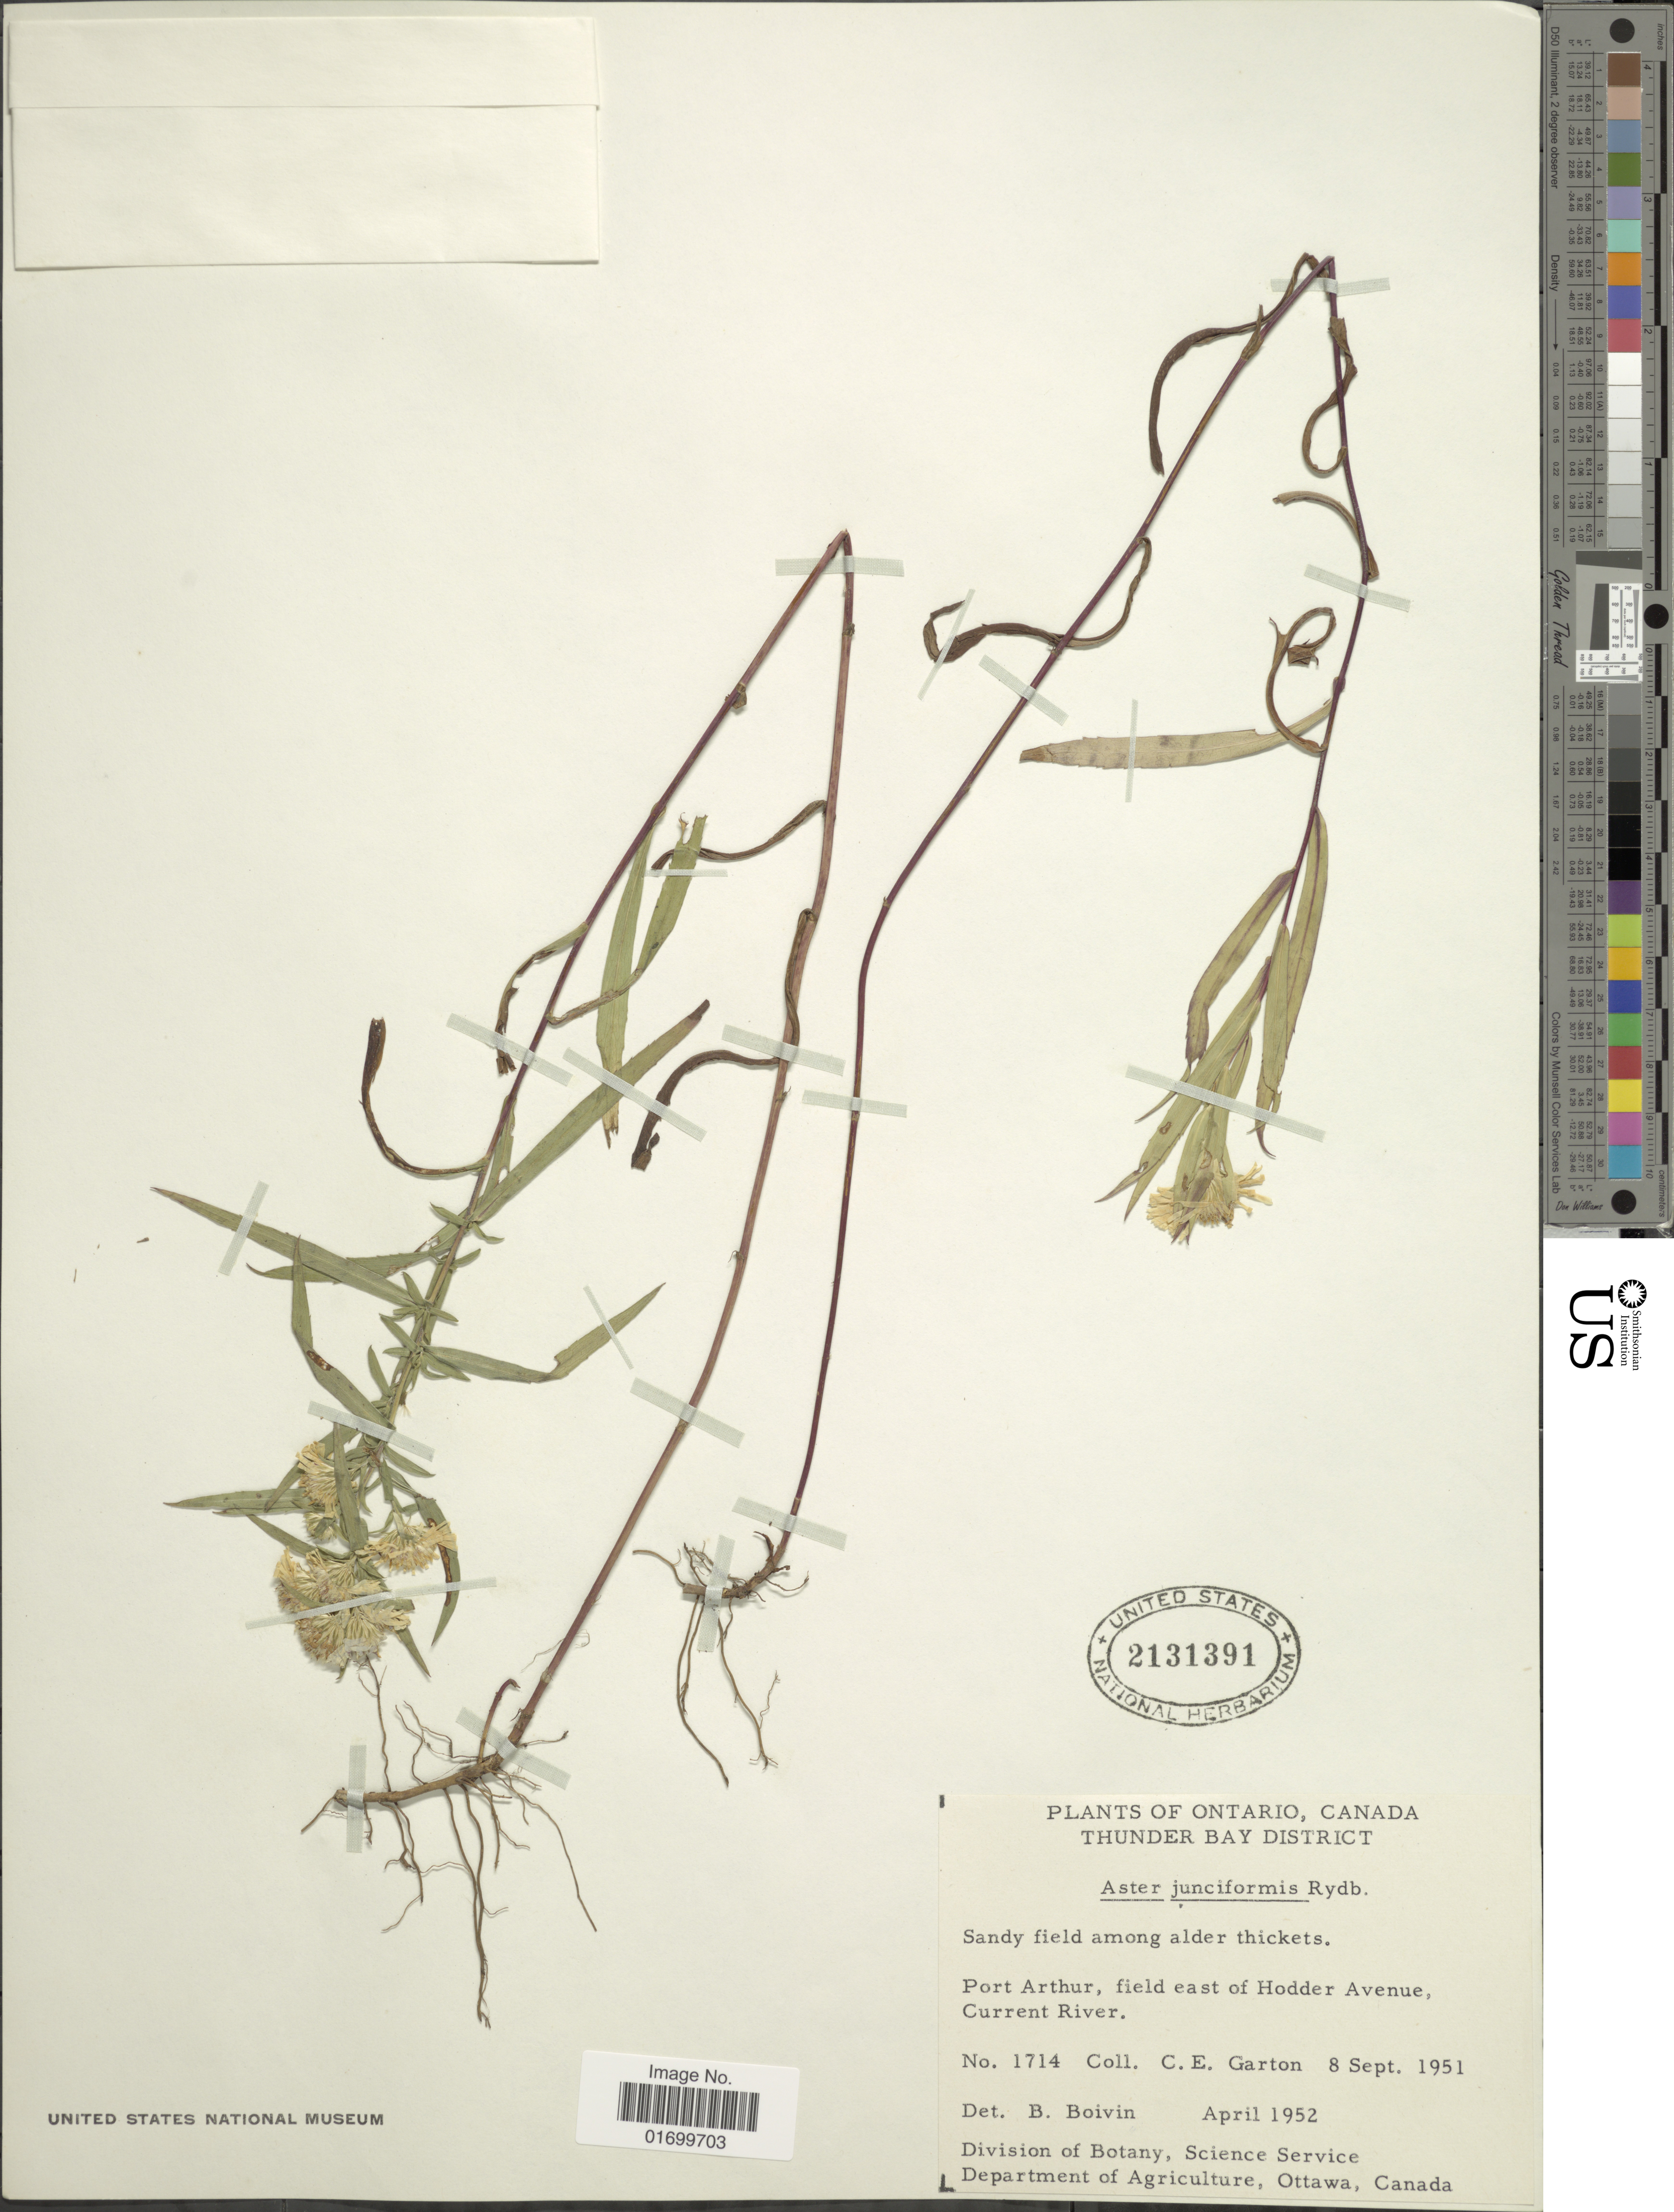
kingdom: Plantae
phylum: Tracheophyta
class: Magnoliopsida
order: Asterales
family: Asteraceae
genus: Symphyotrichum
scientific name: Symphyotrichum boreale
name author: (Torr. & A. Gray) Á. Löve & D. Löve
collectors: C. E. Garton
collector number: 1714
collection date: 1951-09-08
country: Canada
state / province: Ontario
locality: Thunder Bay District, sandy field among alder thickets, Port Arthur, field east of Holder Avenue, Current River.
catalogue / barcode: US 2131391